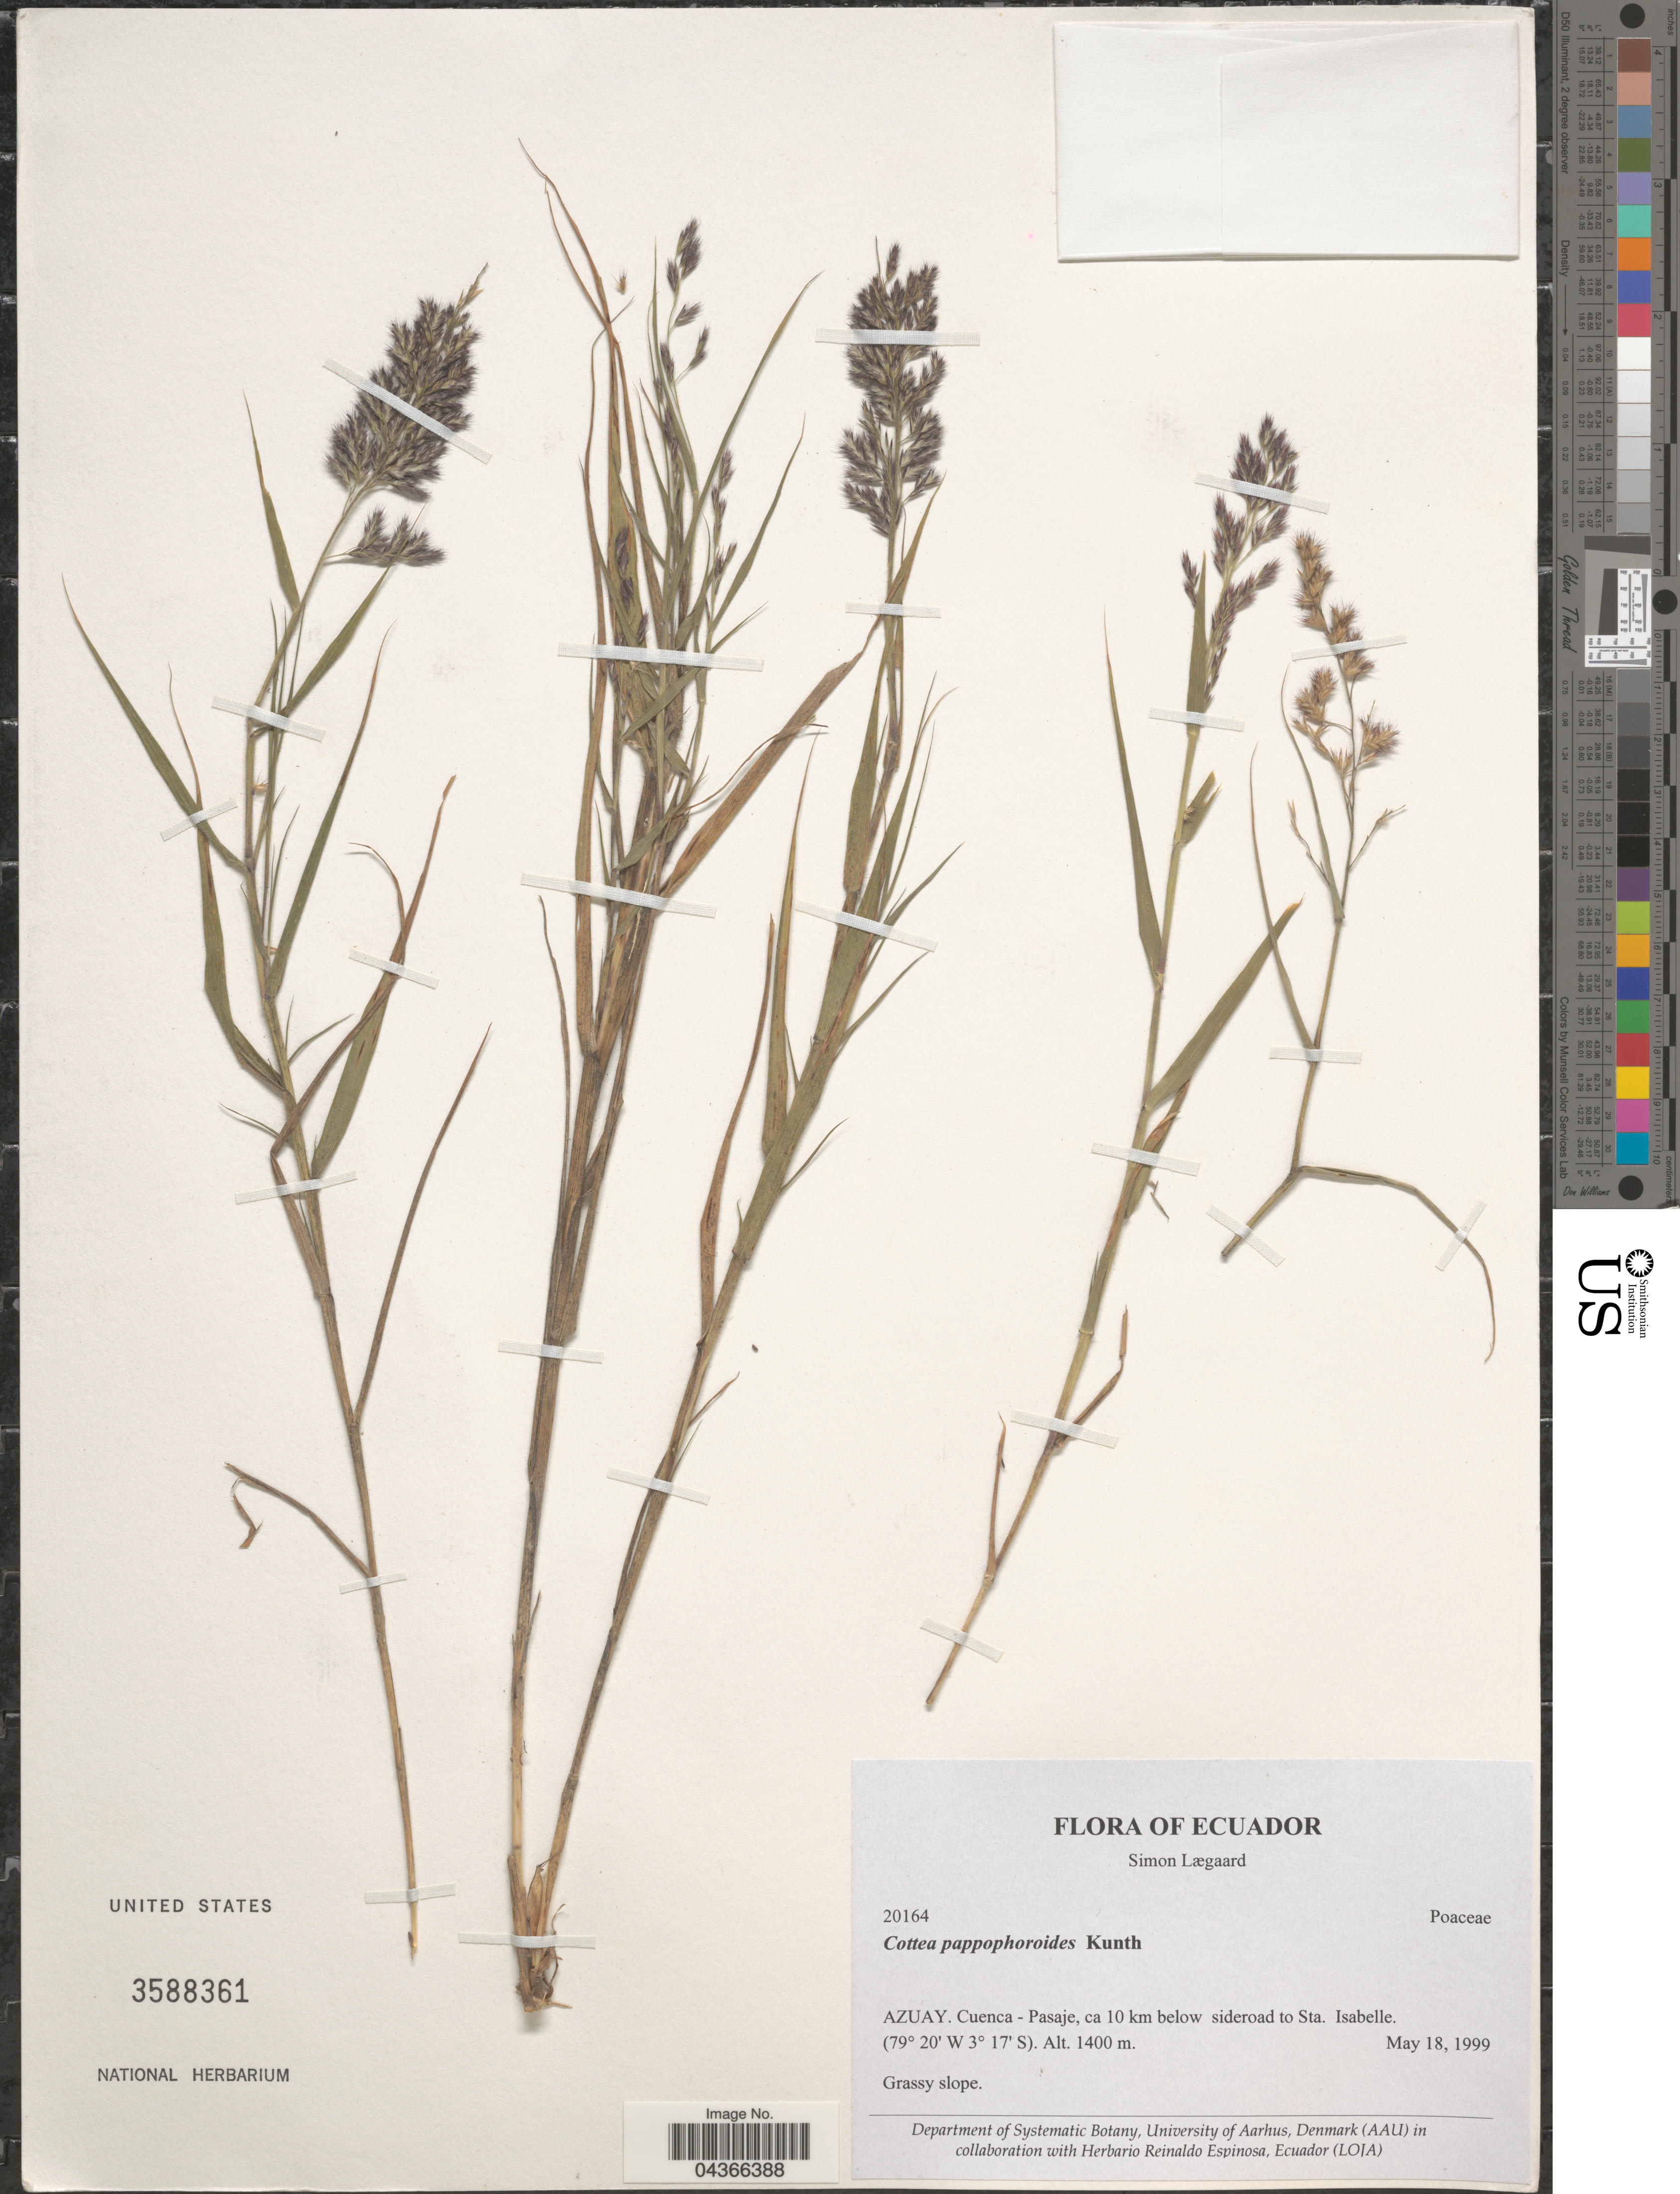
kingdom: Plantae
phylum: Tracheophyta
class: Liliopsida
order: Poales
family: Poaceae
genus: Cottea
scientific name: Cottea pappophoroides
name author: Kunth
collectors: S. Lægaard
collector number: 20164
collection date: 1999-05-18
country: Ecuador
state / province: Azuay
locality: Cuenca - Pasaje, ca 10 km below sideroad to Sta. Isabelle.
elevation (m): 1400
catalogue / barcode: US 3588361